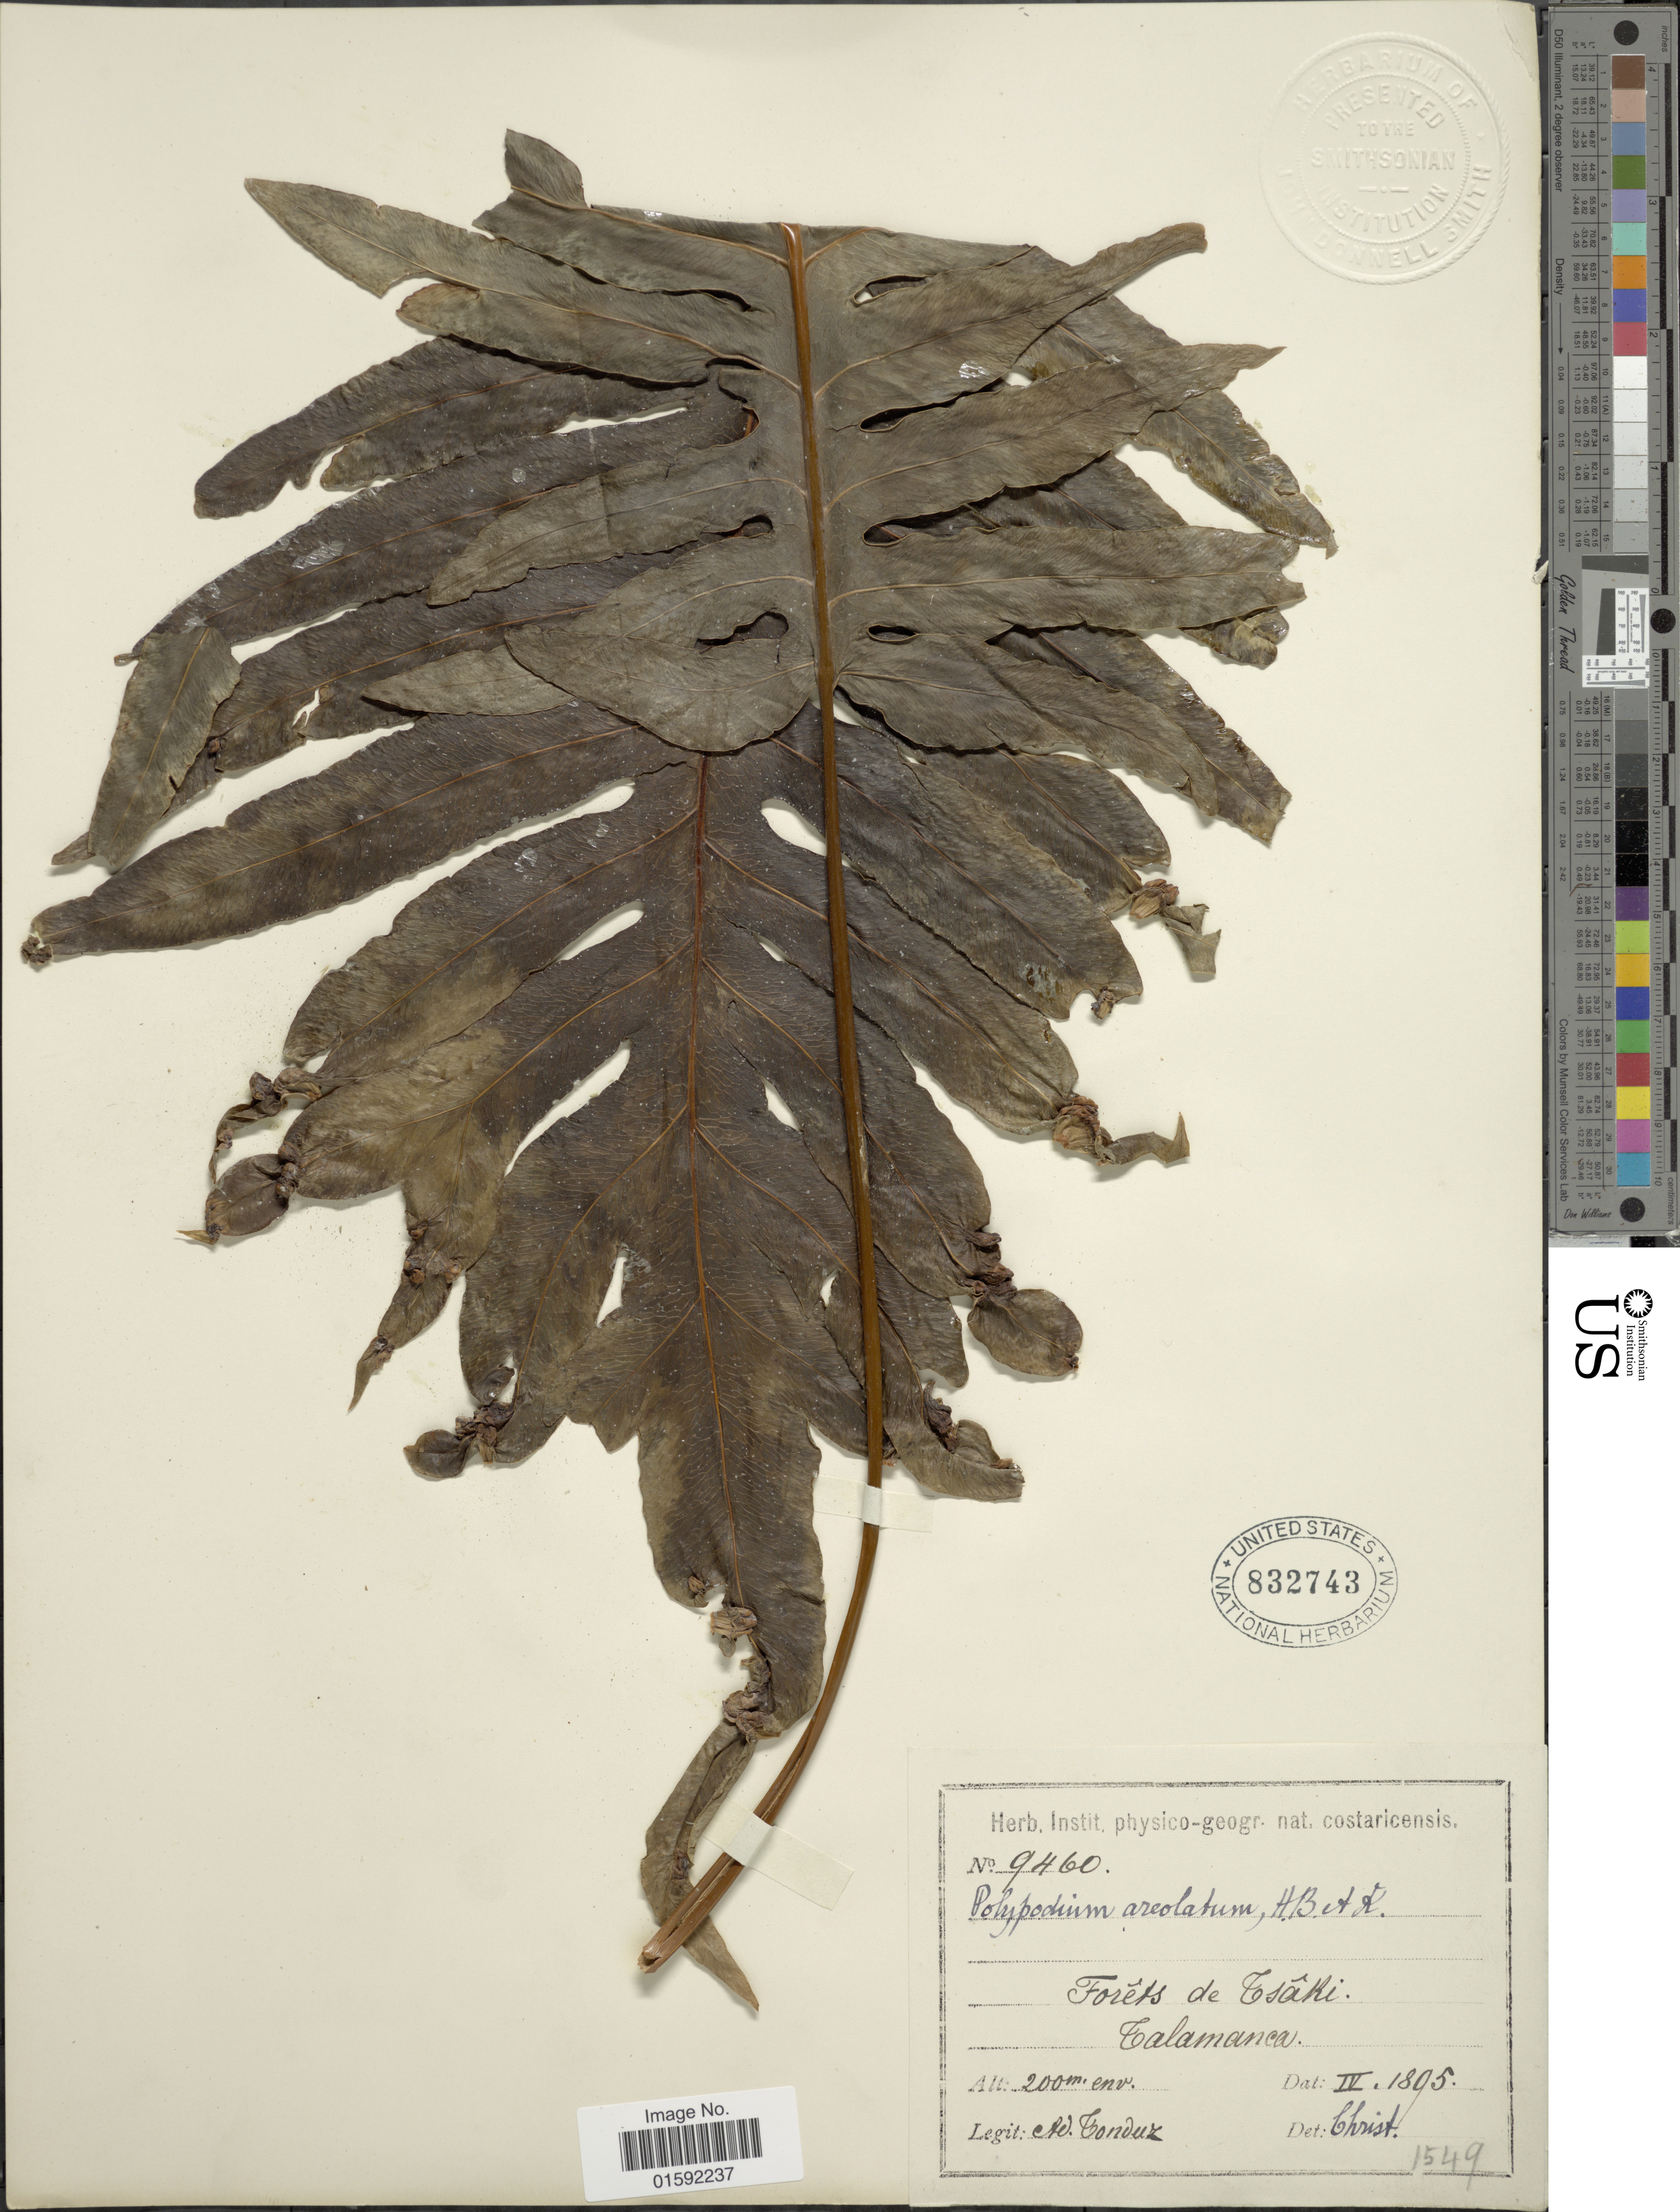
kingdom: Plantae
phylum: Tracheophyta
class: Polypodiopsida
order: Polypodiales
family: Polypodiaceae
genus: Phlebodium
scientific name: Phlebodium pseudoaureum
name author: (Cav.) Lellinger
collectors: A. Tonduz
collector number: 9460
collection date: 1895-04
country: Costa Rica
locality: Forêts de Tsâki, Talamanca.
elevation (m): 200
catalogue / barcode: US 832743